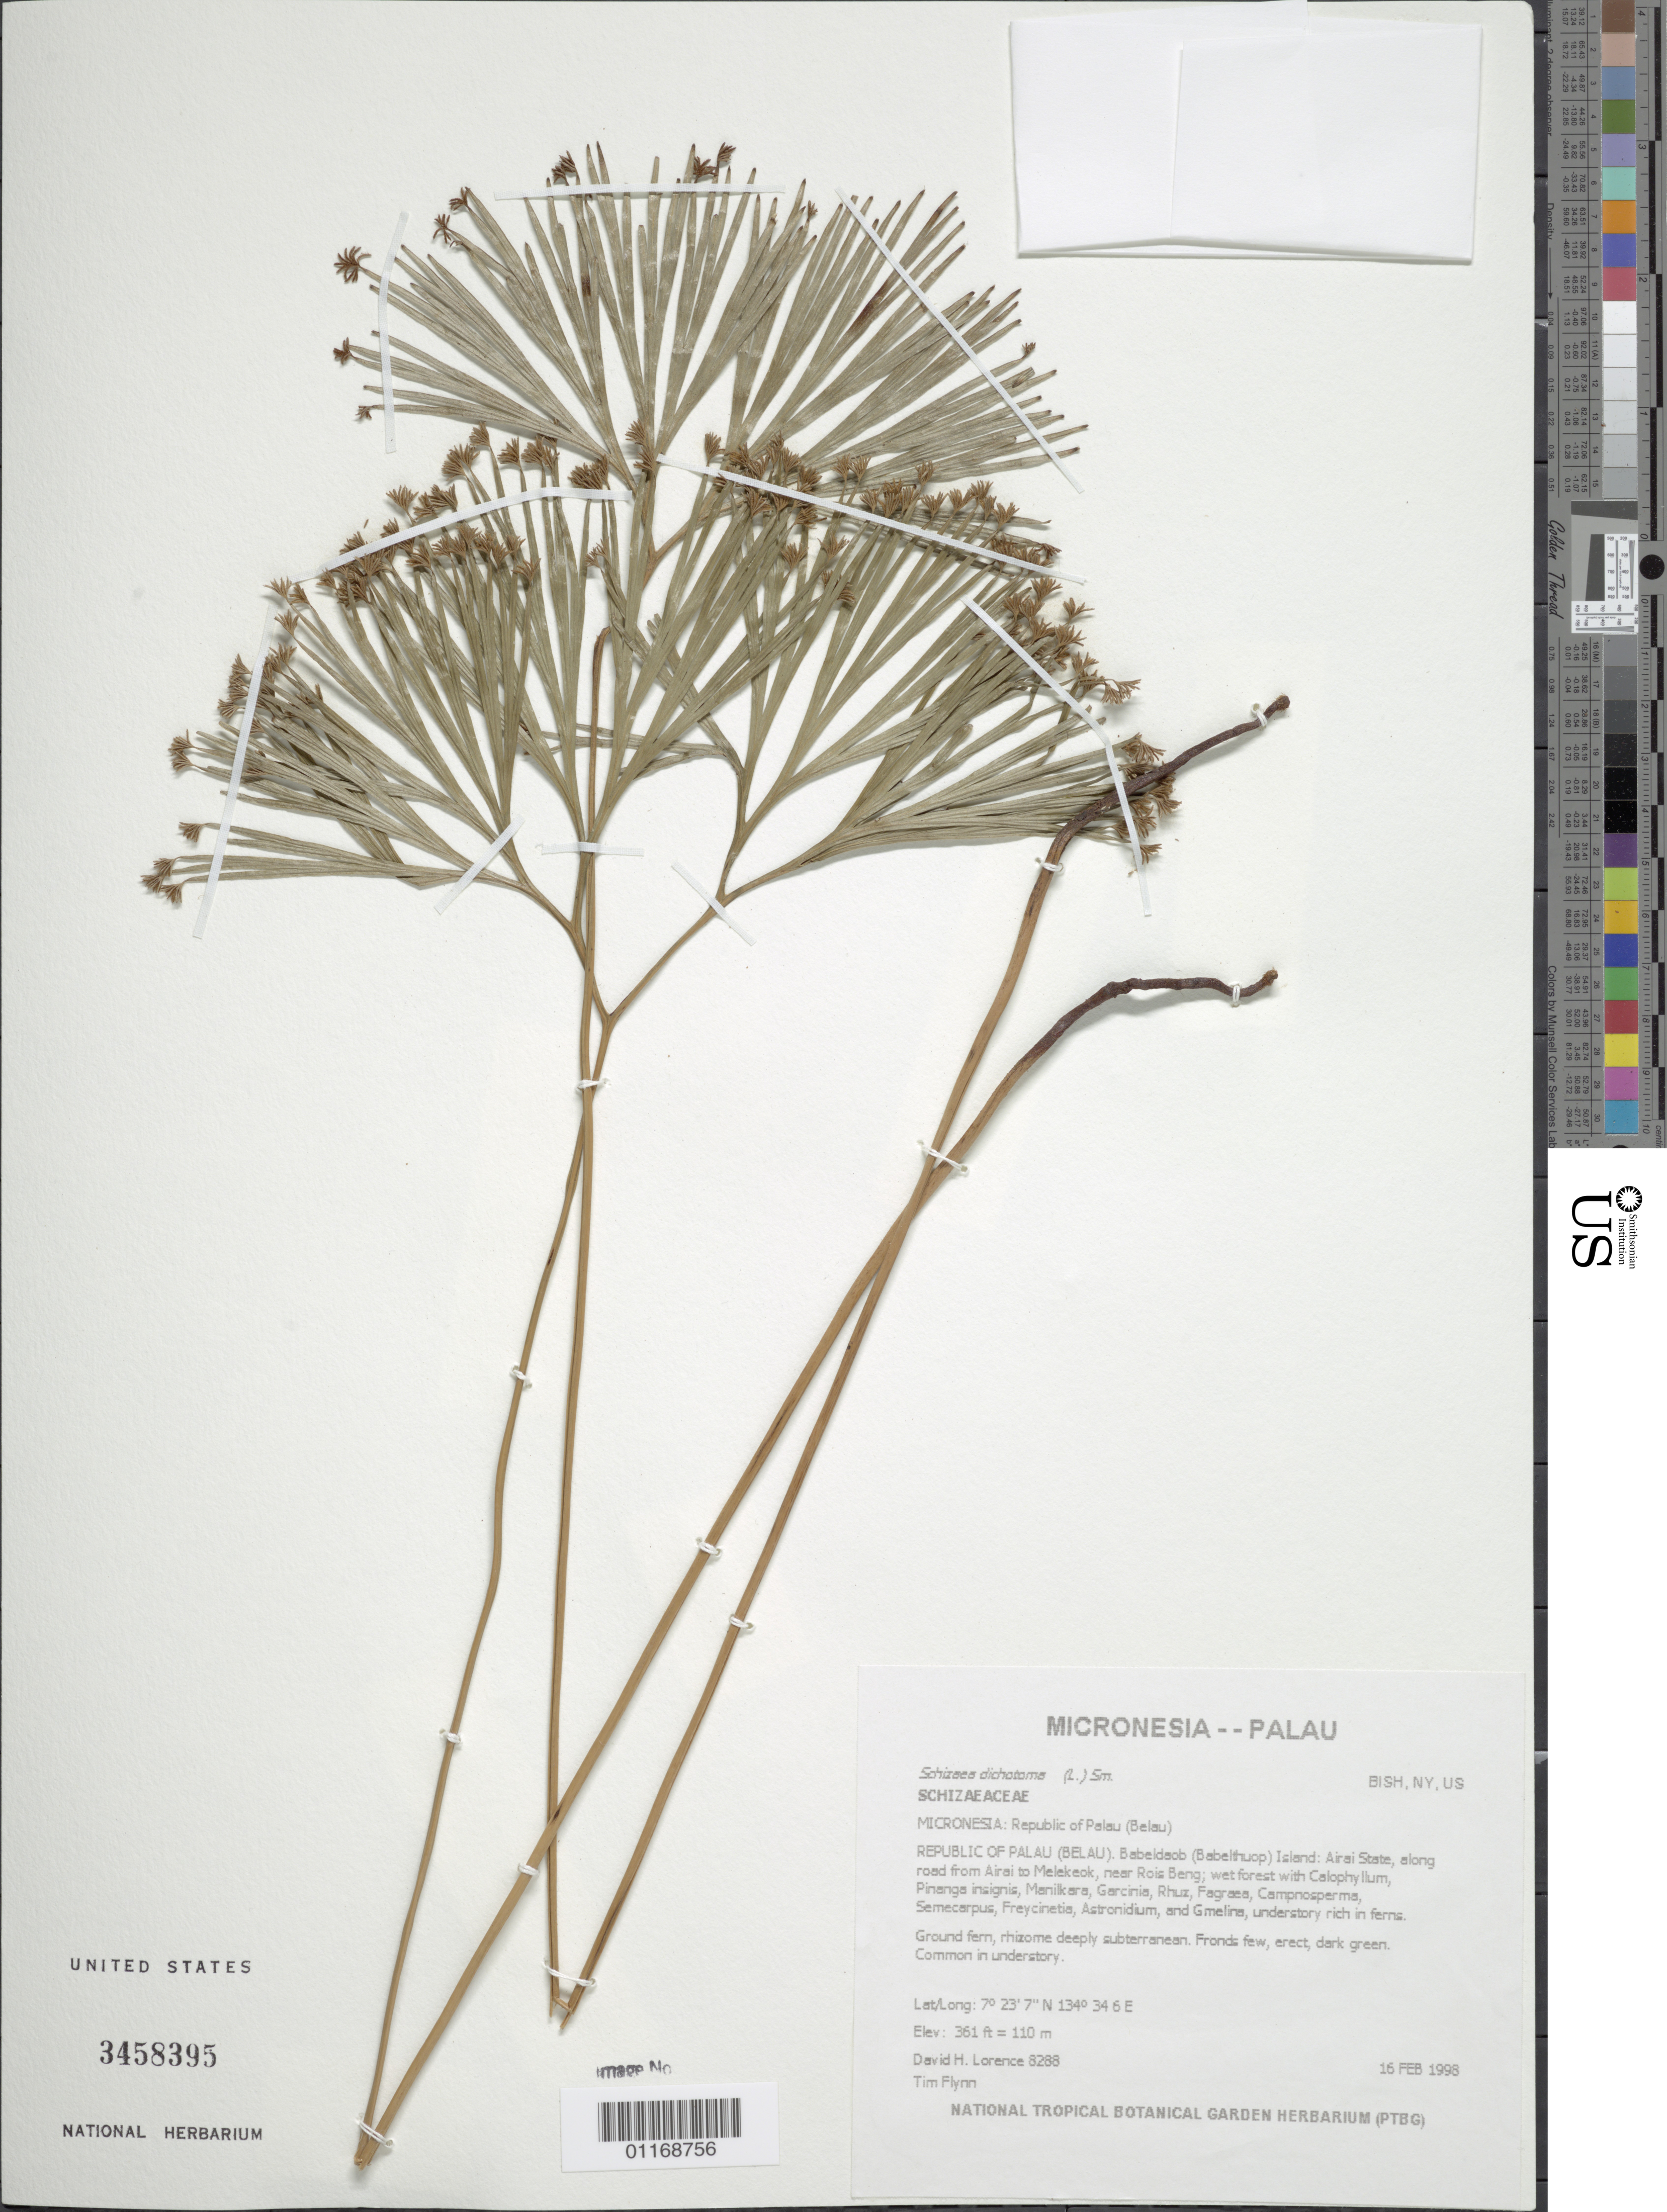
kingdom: Plantae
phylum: Tracheophyta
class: Polypodiopsida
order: Schizaeales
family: Schizaeaceae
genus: Schizaea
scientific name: Schizaea dichotoma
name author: (L.) J. Sm.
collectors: D. Lorence & T. W. Flynn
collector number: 8288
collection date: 1998-02-16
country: Palau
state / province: Airai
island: Babeldaob [Babelthuap]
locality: Along road from Airai to Melekeok, near Rois Beng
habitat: Common in understory, wet forest.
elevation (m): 110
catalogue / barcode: US 3458395